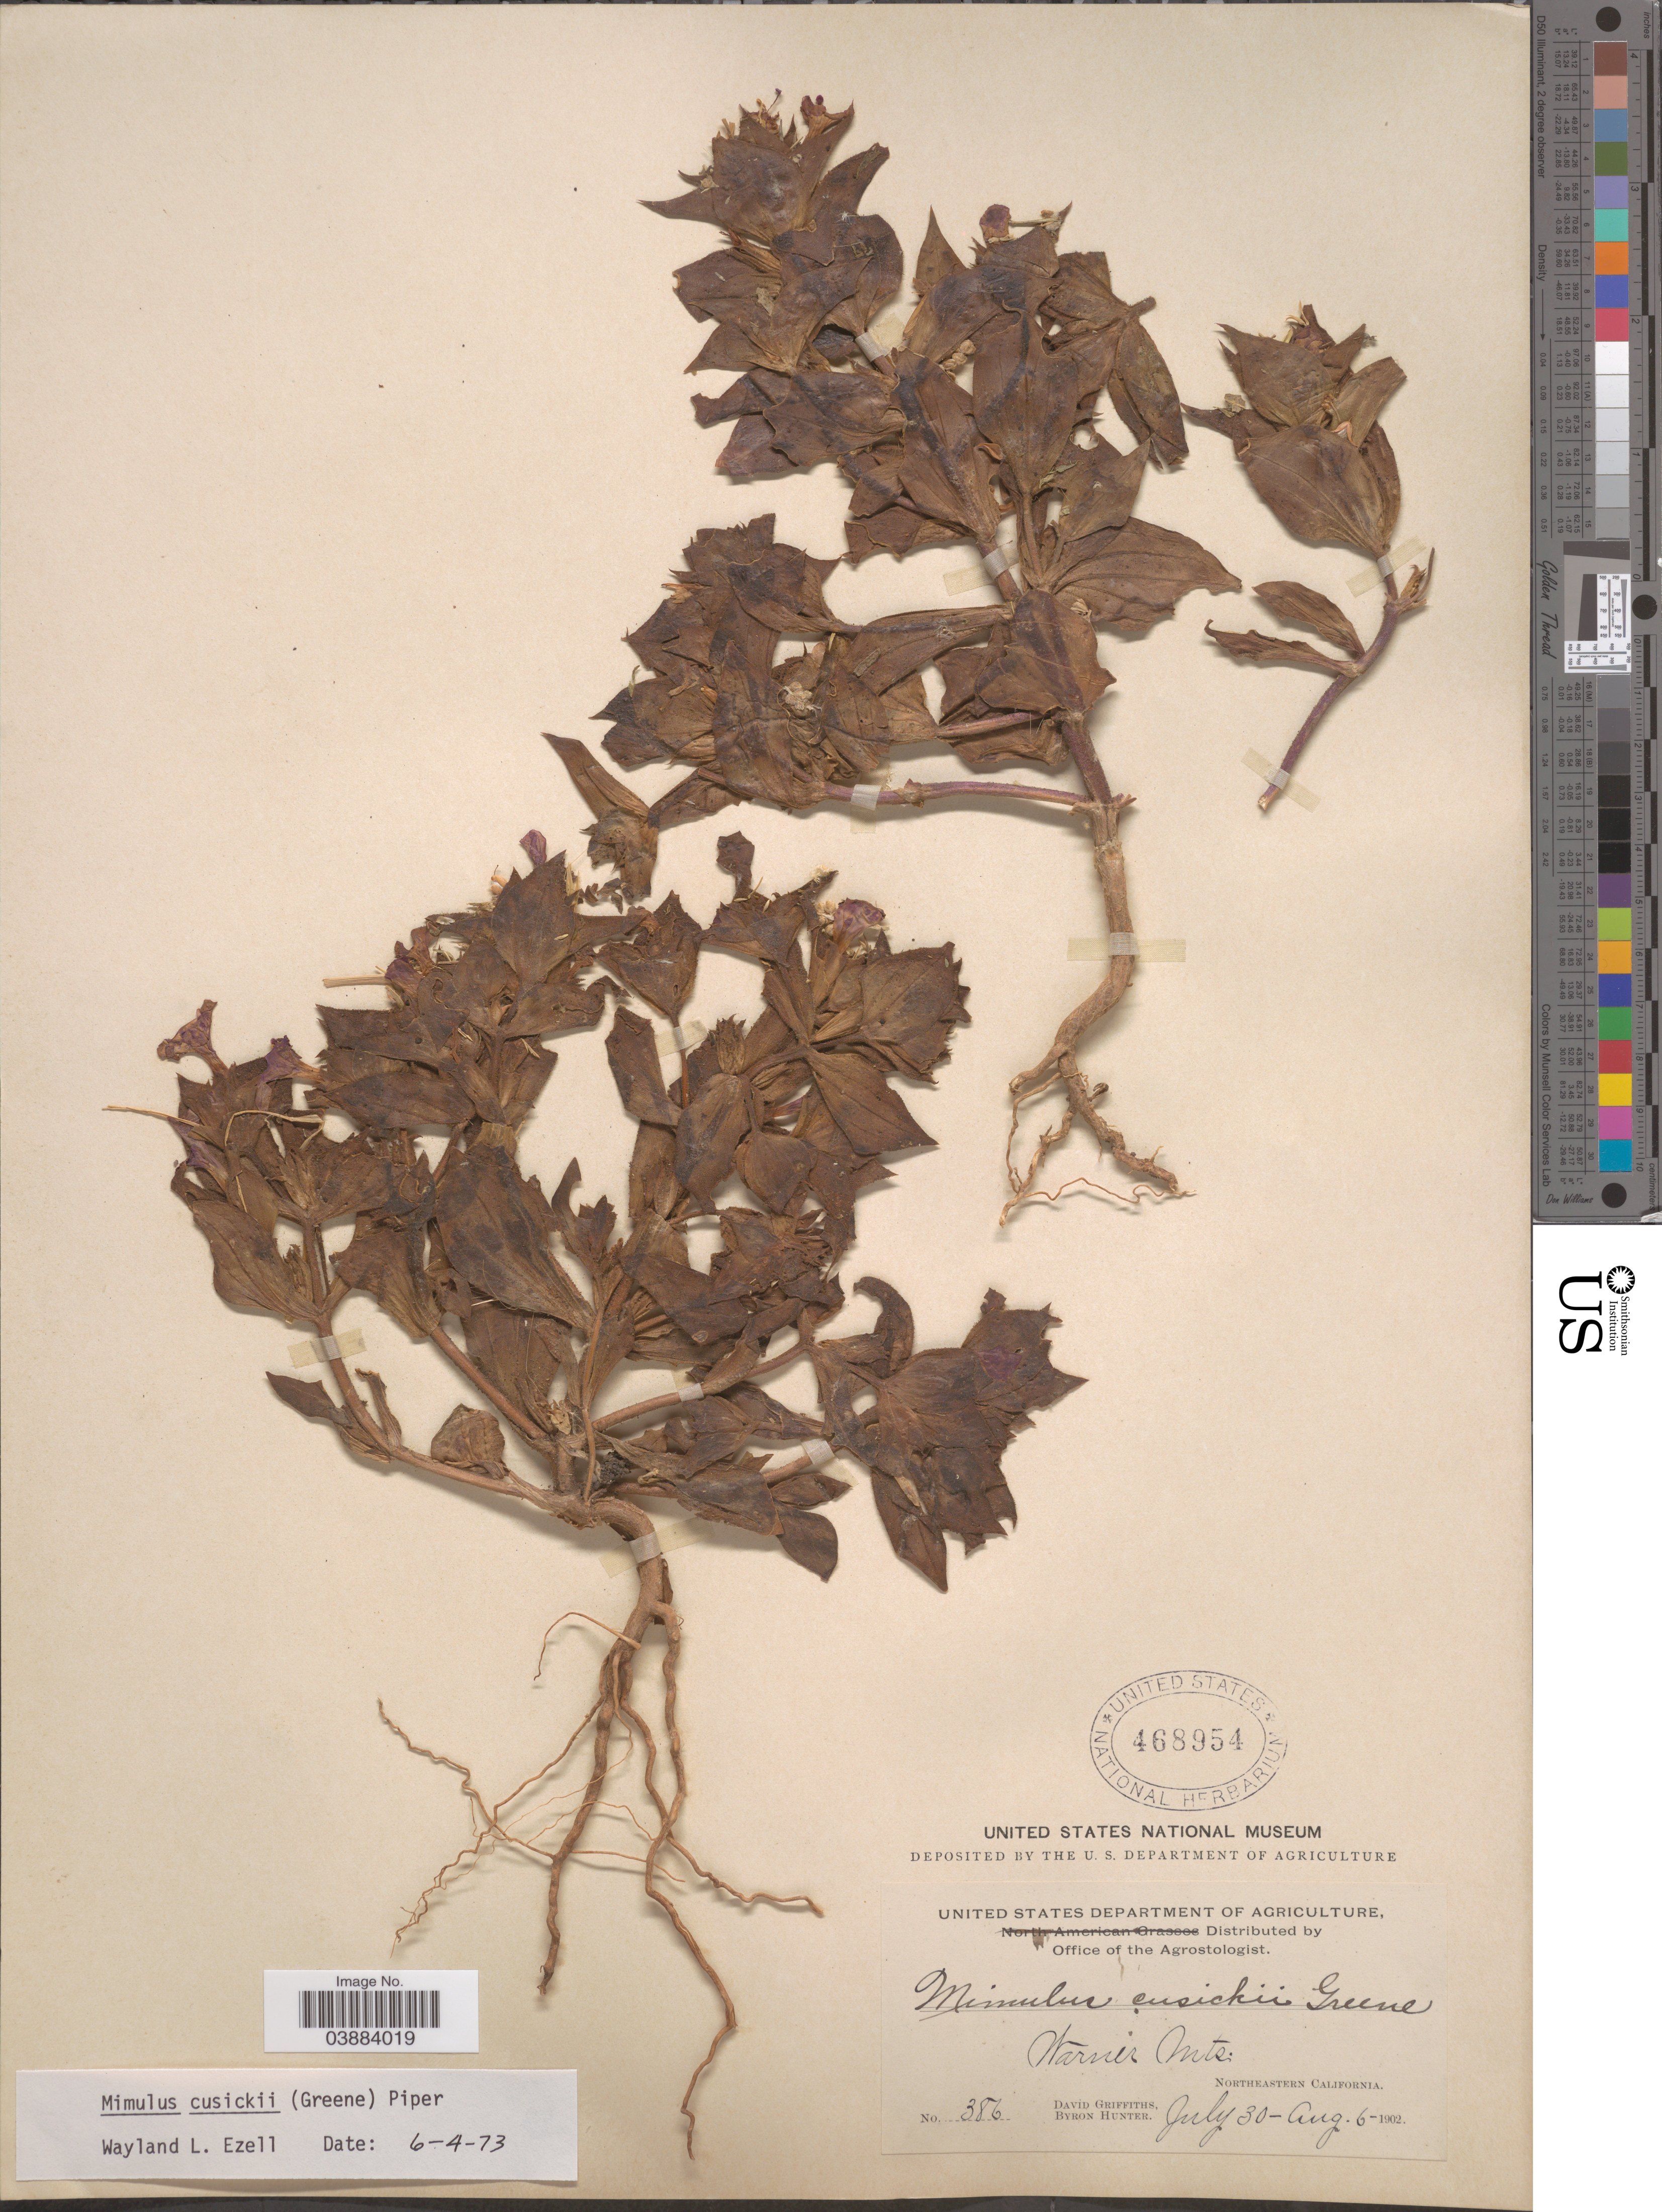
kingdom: Plantae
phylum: Tracheophyta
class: Magnoliopsida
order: Lamiales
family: Phrymaceae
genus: Eunanus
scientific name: Eunanus cusickii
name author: Greene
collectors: D. Griffiths & B. Hunter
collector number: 386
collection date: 1902-07-30/1902-08-06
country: United States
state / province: California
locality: Warner Mts. Northeastern California.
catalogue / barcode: US 468954